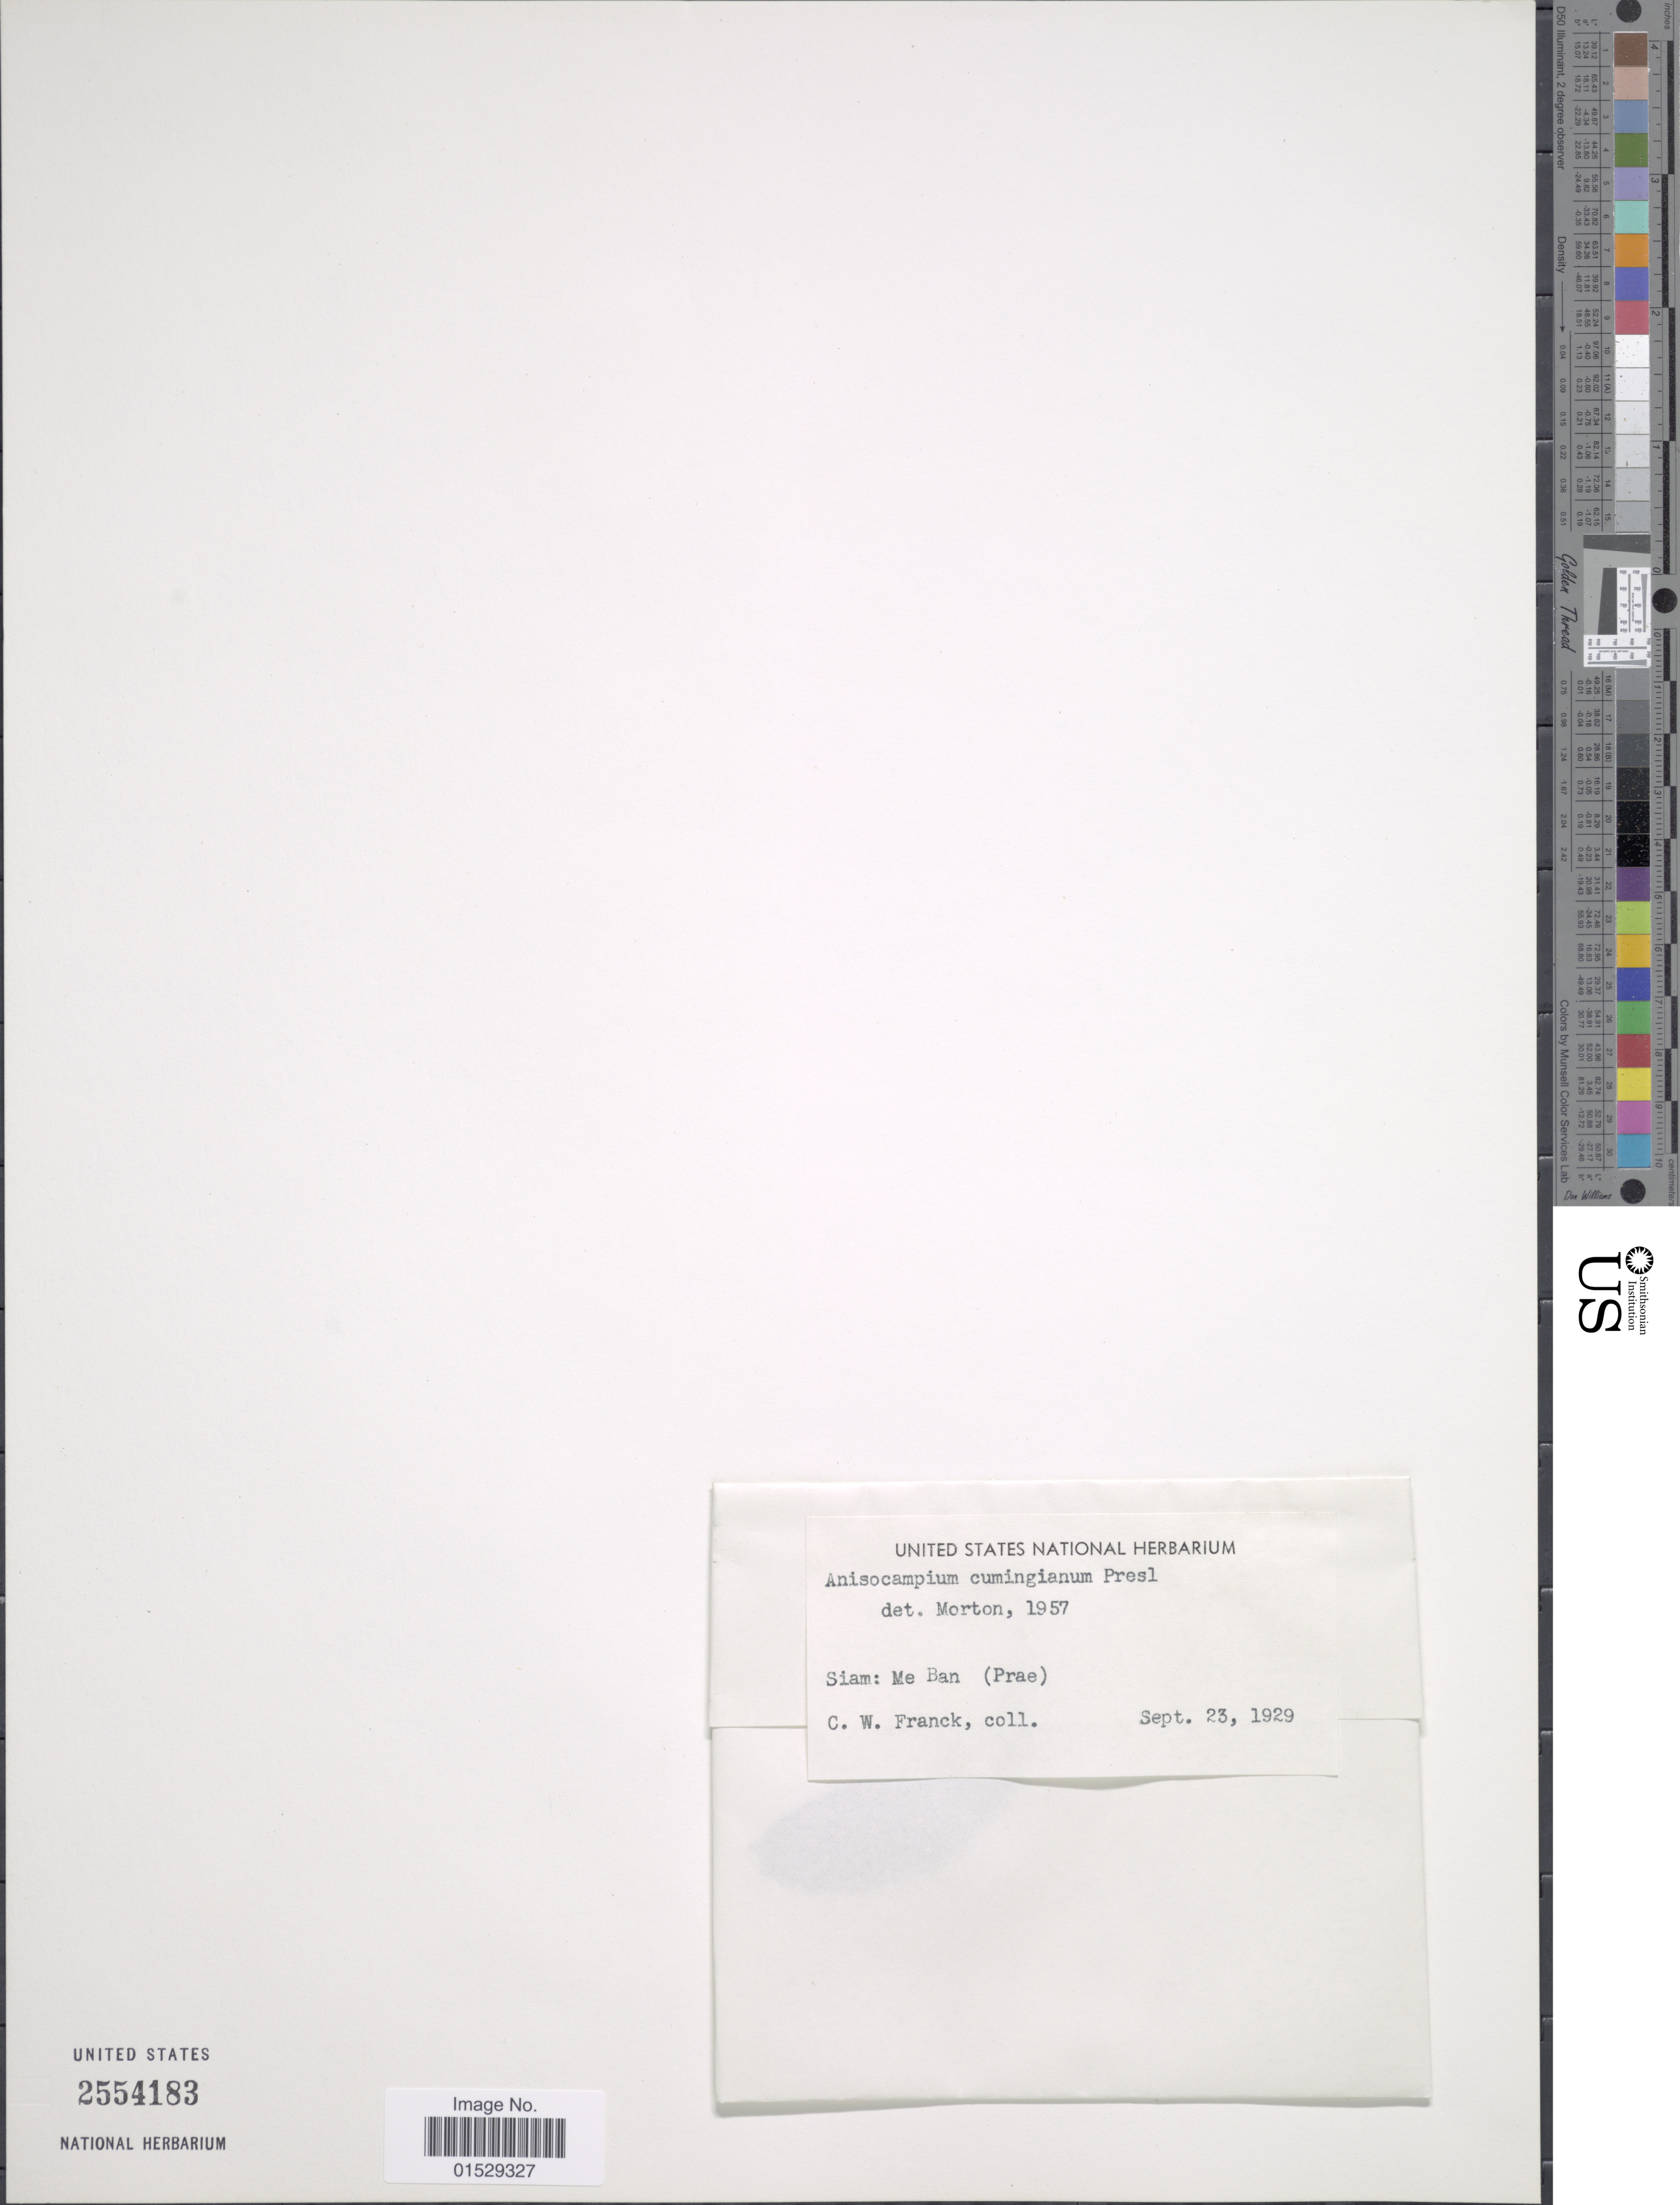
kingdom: Plantae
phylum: Tracheophyta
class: Polypodiopsida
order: Polypodiales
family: Athyriaceae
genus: Anisocampium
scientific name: Anisocampium cumingianum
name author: C. Presl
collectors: C. Franck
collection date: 1929-09-23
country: Thailand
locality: Siam: Me Ban (Prae)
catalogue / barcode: US 2554183